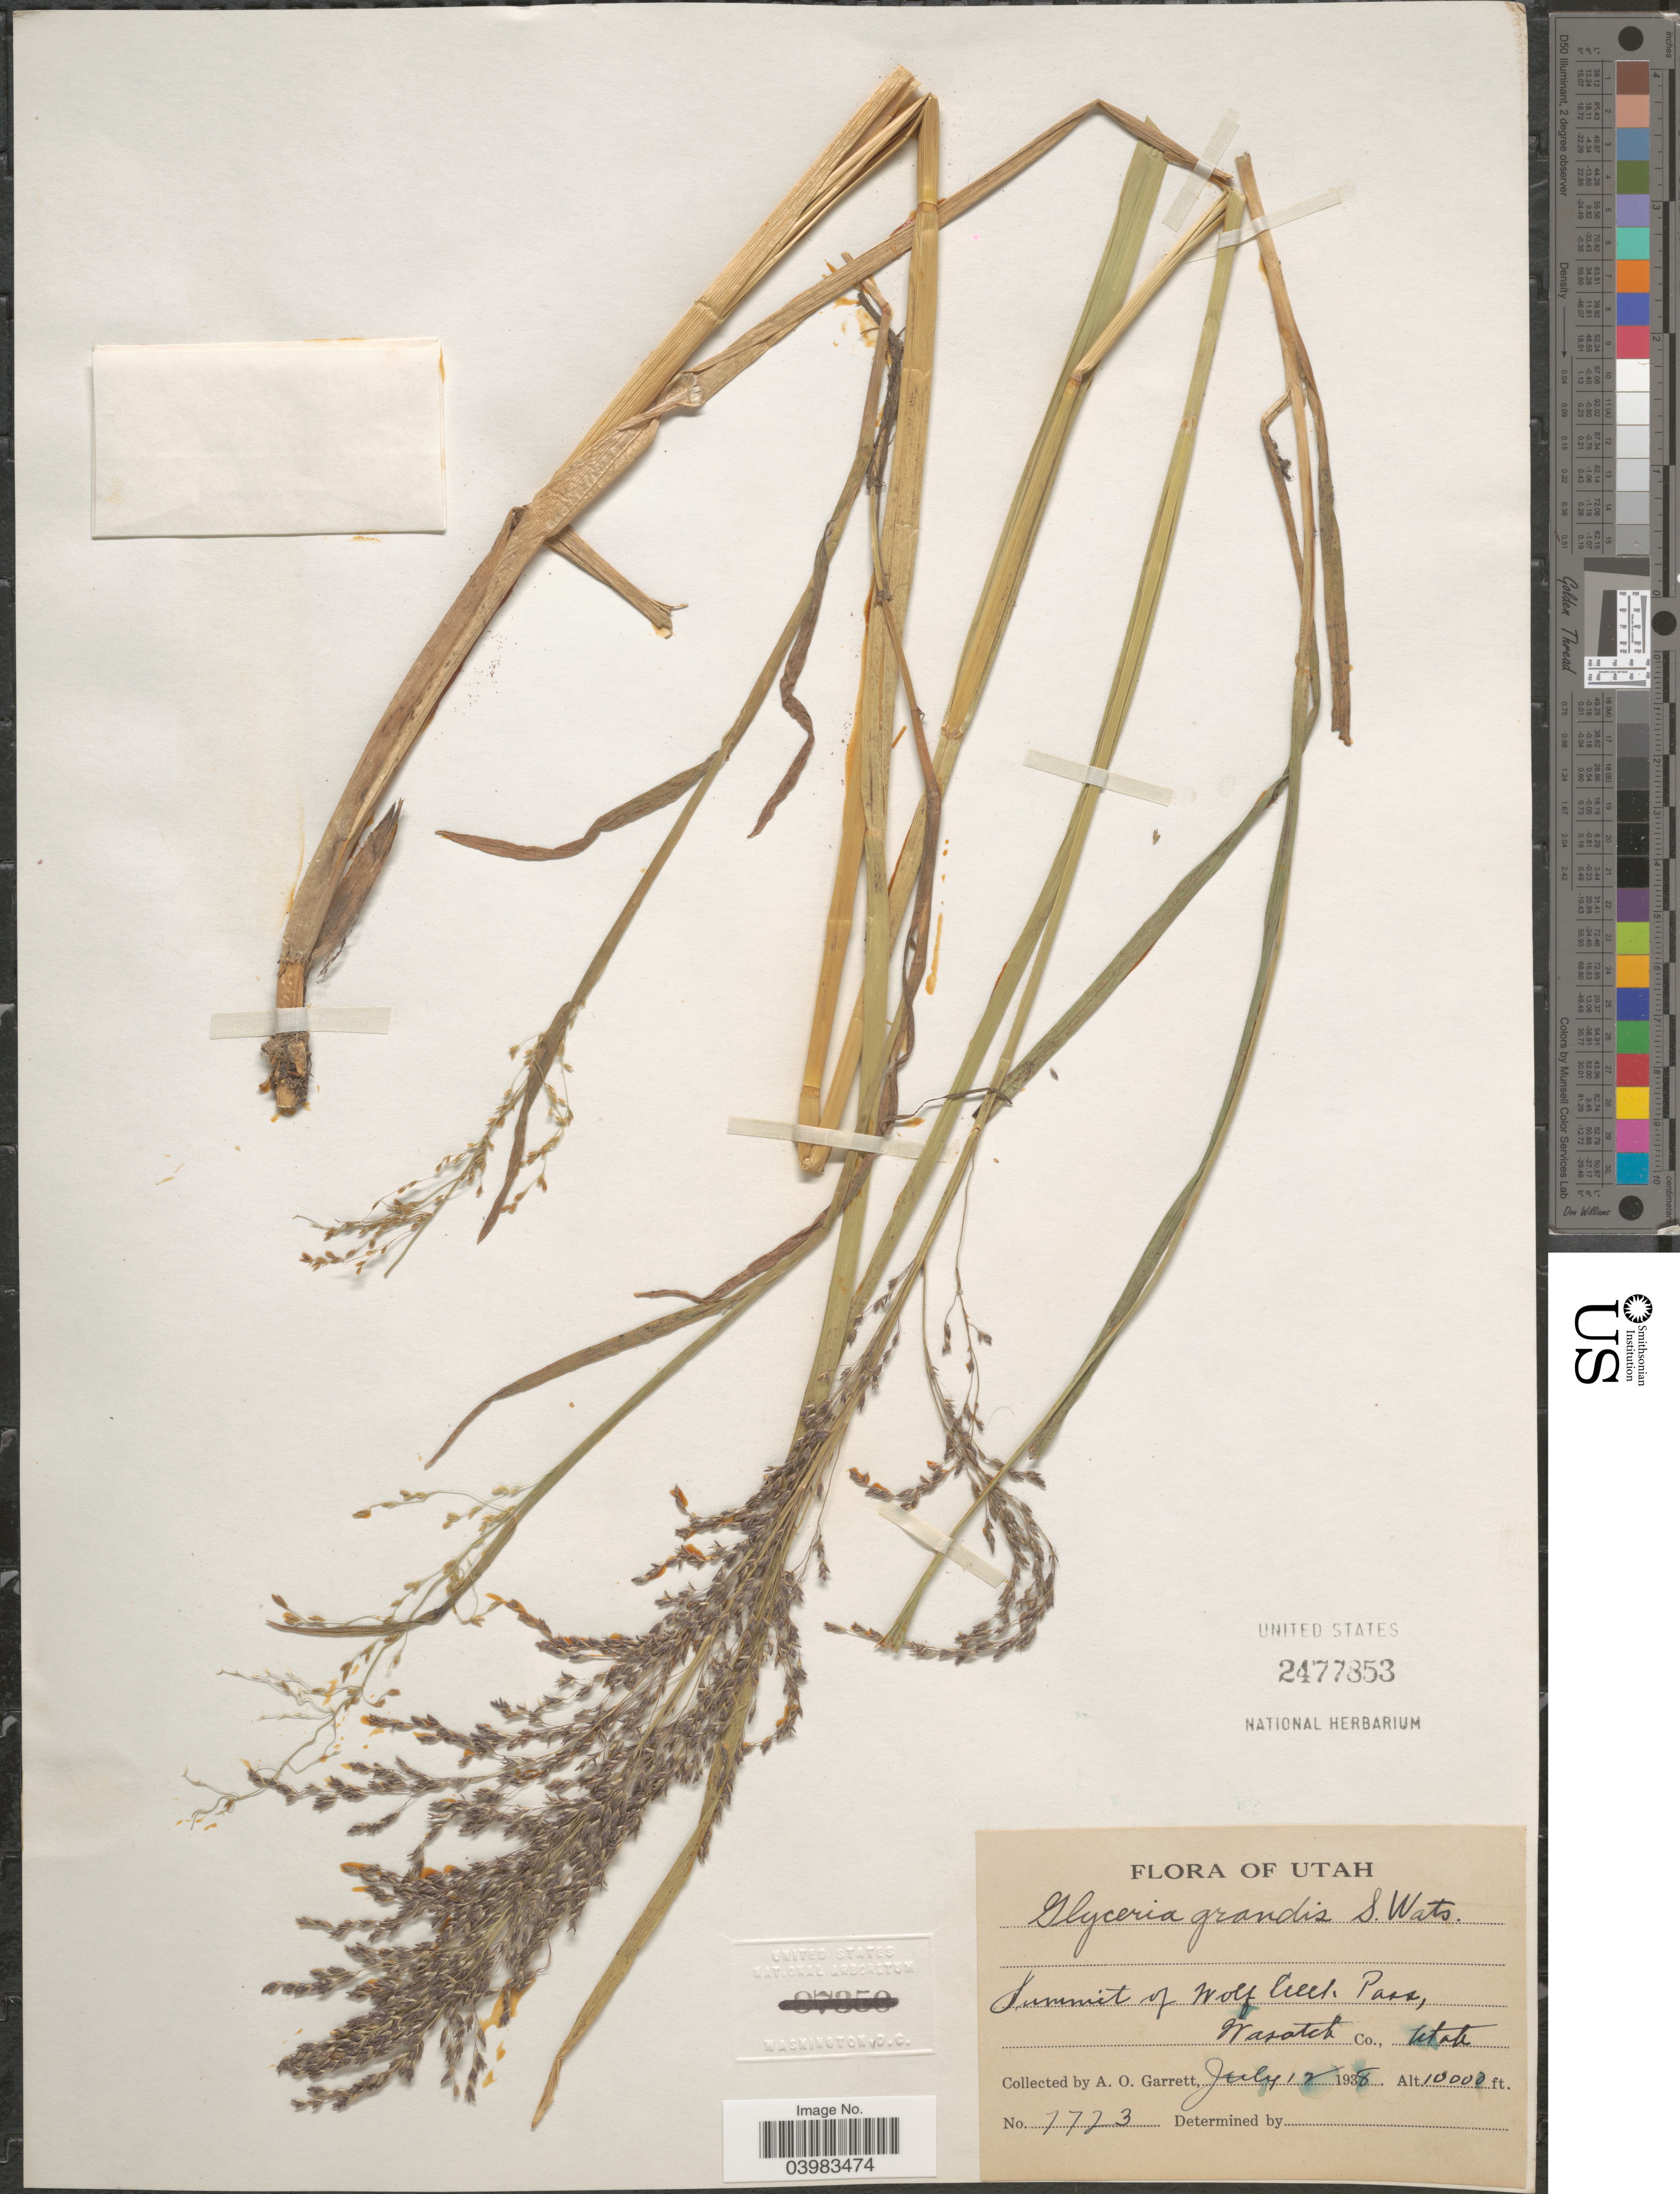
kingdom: Plantae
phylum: Tracheophyta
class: Liliopsida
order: Poales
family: Poaceae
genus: Glyceria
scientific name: Glyceria grandis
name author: S. Watson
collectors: A. O. Garrett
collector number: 7723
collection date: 1938-07-12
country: United States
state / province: Utah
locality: Summit of Wolf Creek Pass, Wasatch Co.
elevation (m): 3048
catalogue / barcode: US 2477853